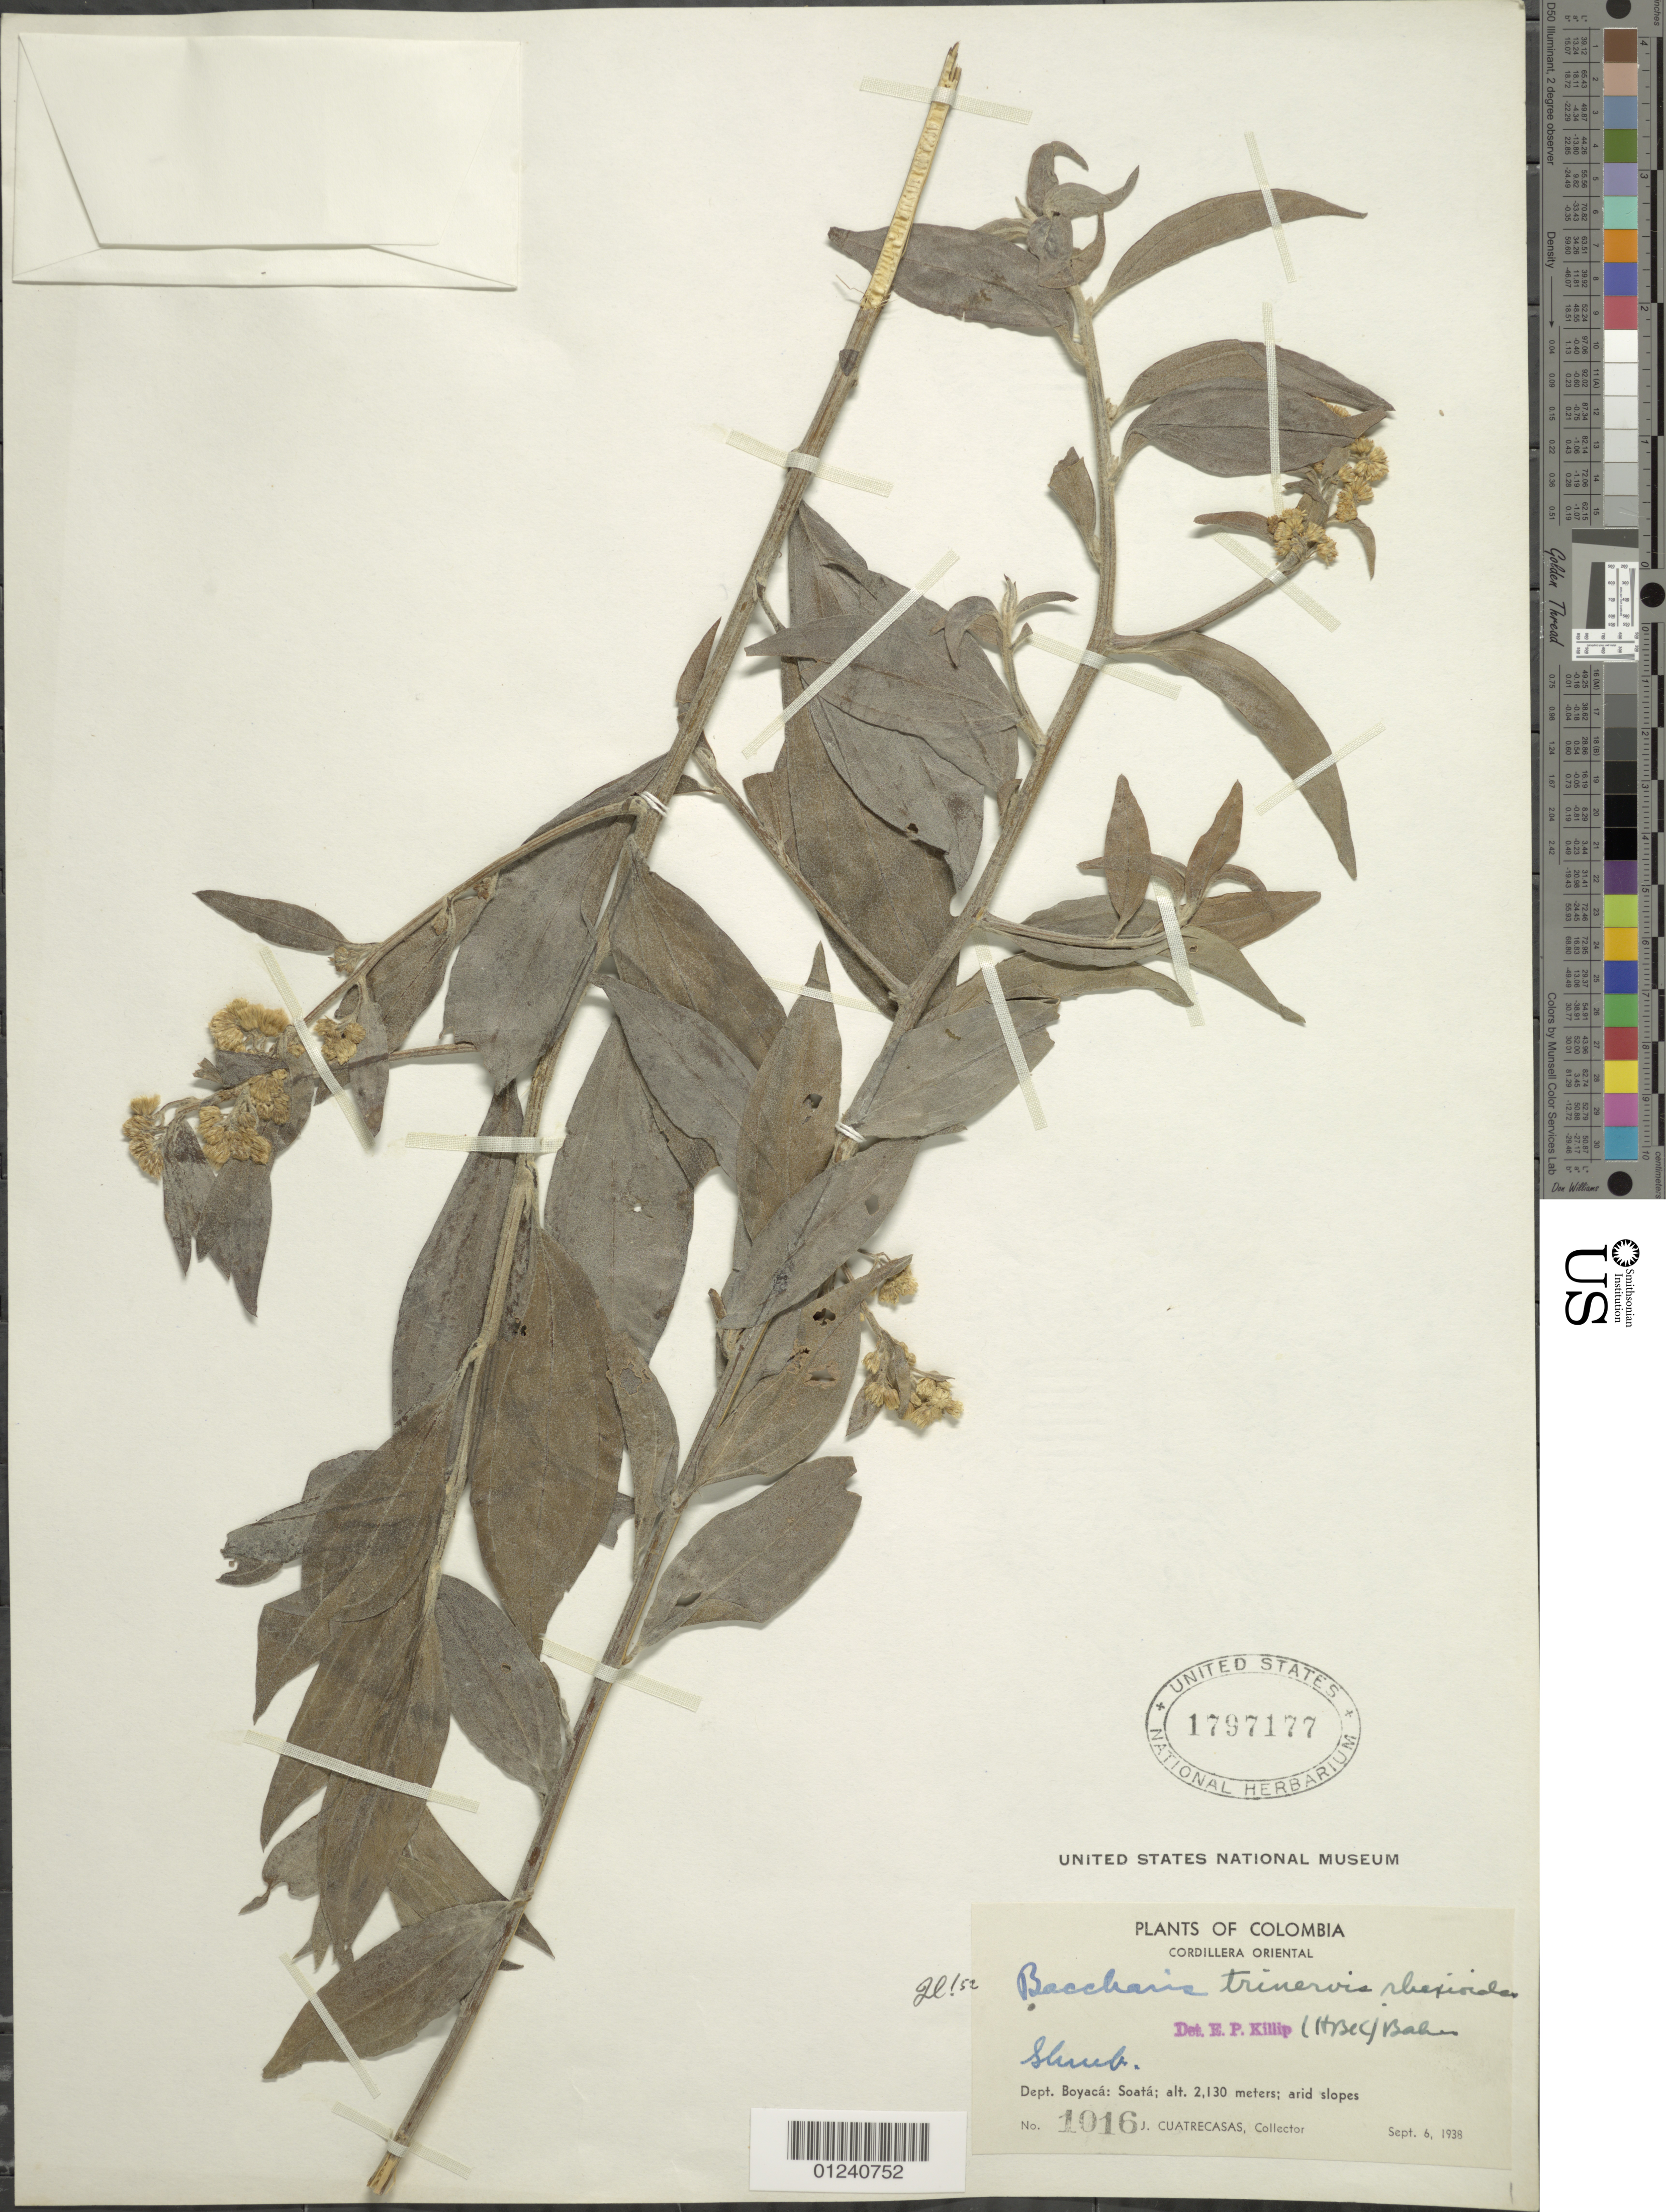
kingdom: Plantae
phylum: Tracheophyta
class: Magnoliopsida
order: Asterales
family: Asteraceae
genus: Baccharis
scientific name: Baccharis trinervis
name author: (Lam.) Pers.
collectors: J. Cuatrecasas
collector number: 1016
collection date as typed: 06 Sep 1938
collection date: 1938-09-06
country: Colombia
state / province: Boyacá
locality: Soata.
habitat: arid slopes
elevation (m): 2130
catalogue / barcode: US 1797177